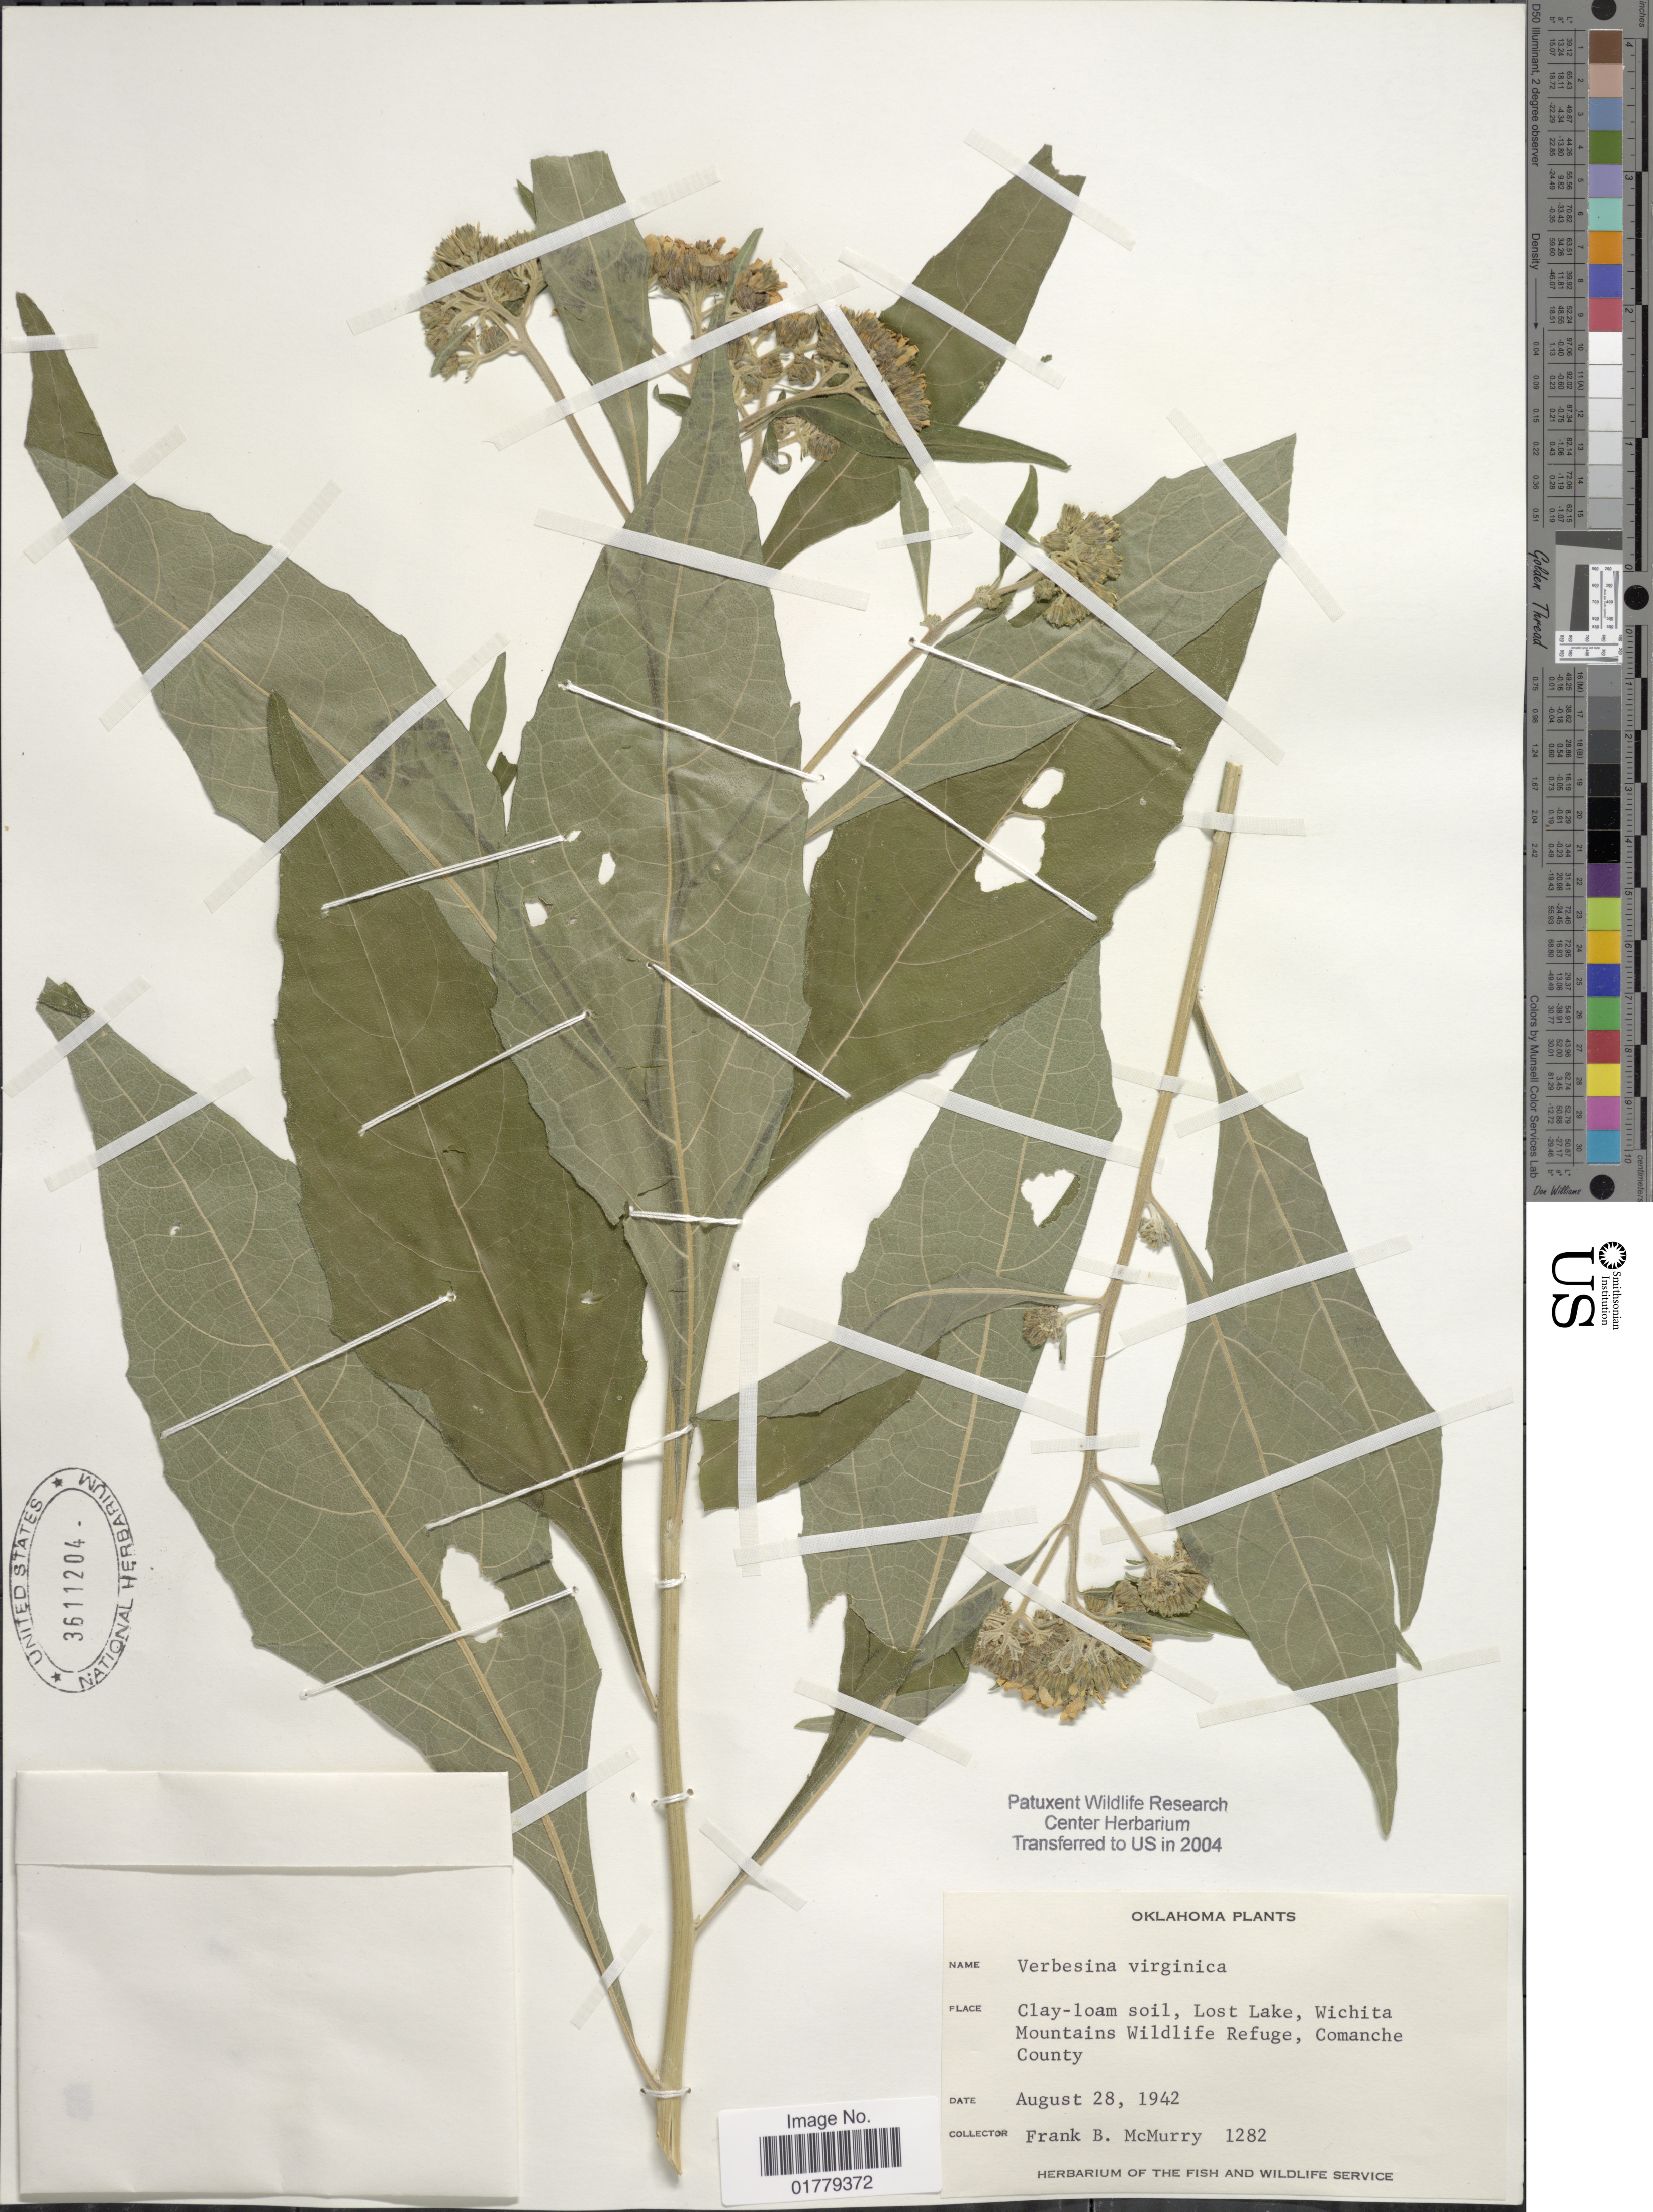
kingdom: Plantae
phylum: Tracheophyta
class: Magnoliopsida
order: Asterales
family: Asteraceae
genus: Verbesina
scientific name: Verbesina virginica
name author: L.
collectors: F. B. McMurry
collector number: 1282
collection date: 1942-08-28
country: United States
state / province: Oklahoma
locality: Clay-loam soil, Lost Lake, Wichita Mountains Wildlife Refuge, Comanche County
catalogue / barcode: US 3611204